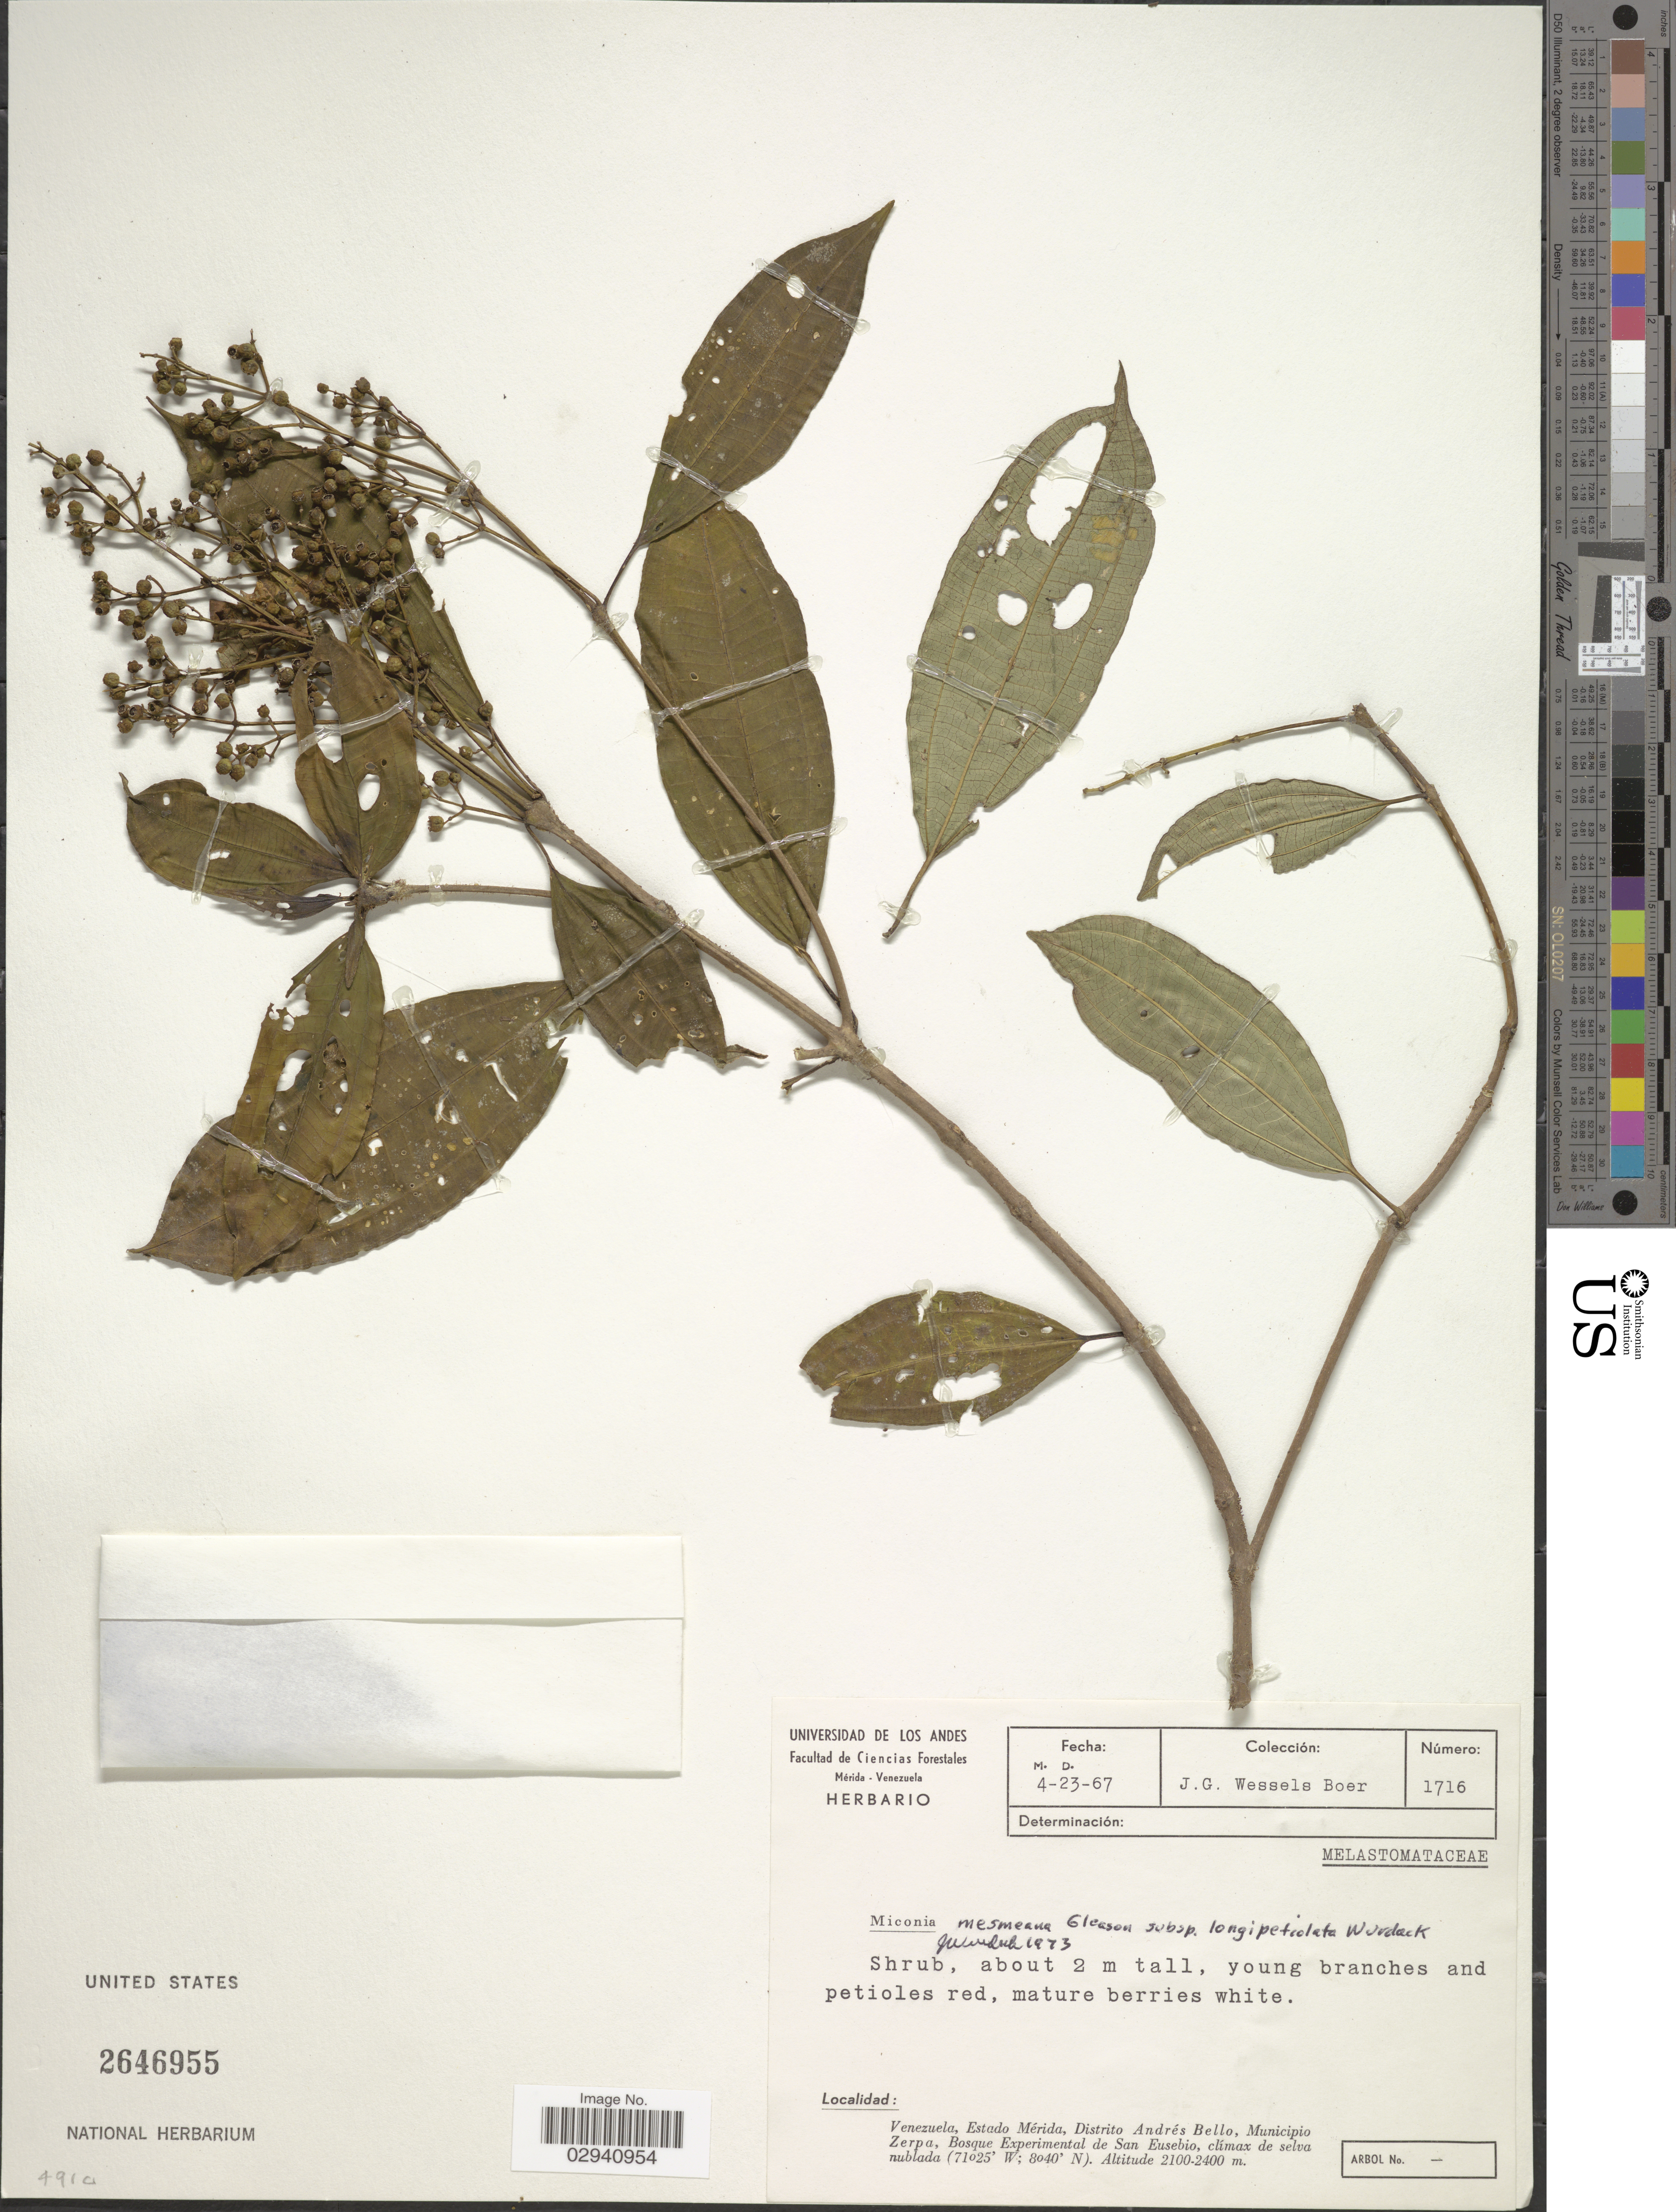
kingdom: Plantae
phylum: Tracheophyta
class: Magnoliopsida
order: Myrtales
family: Melastomataceae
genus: Miconia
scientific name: Miconia mesmeana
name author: Gleason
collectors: J. G. Wessels Boer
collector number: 1716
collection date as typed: Transcribed d/m/y: 23/4/67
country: Venezuela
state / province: Mérida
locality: Estado Mérida, Distrito Andrés Bello, Municipio Zerpa, Bosque Experimental de San Eusebio.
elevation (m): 2100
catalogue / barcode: US 2646955